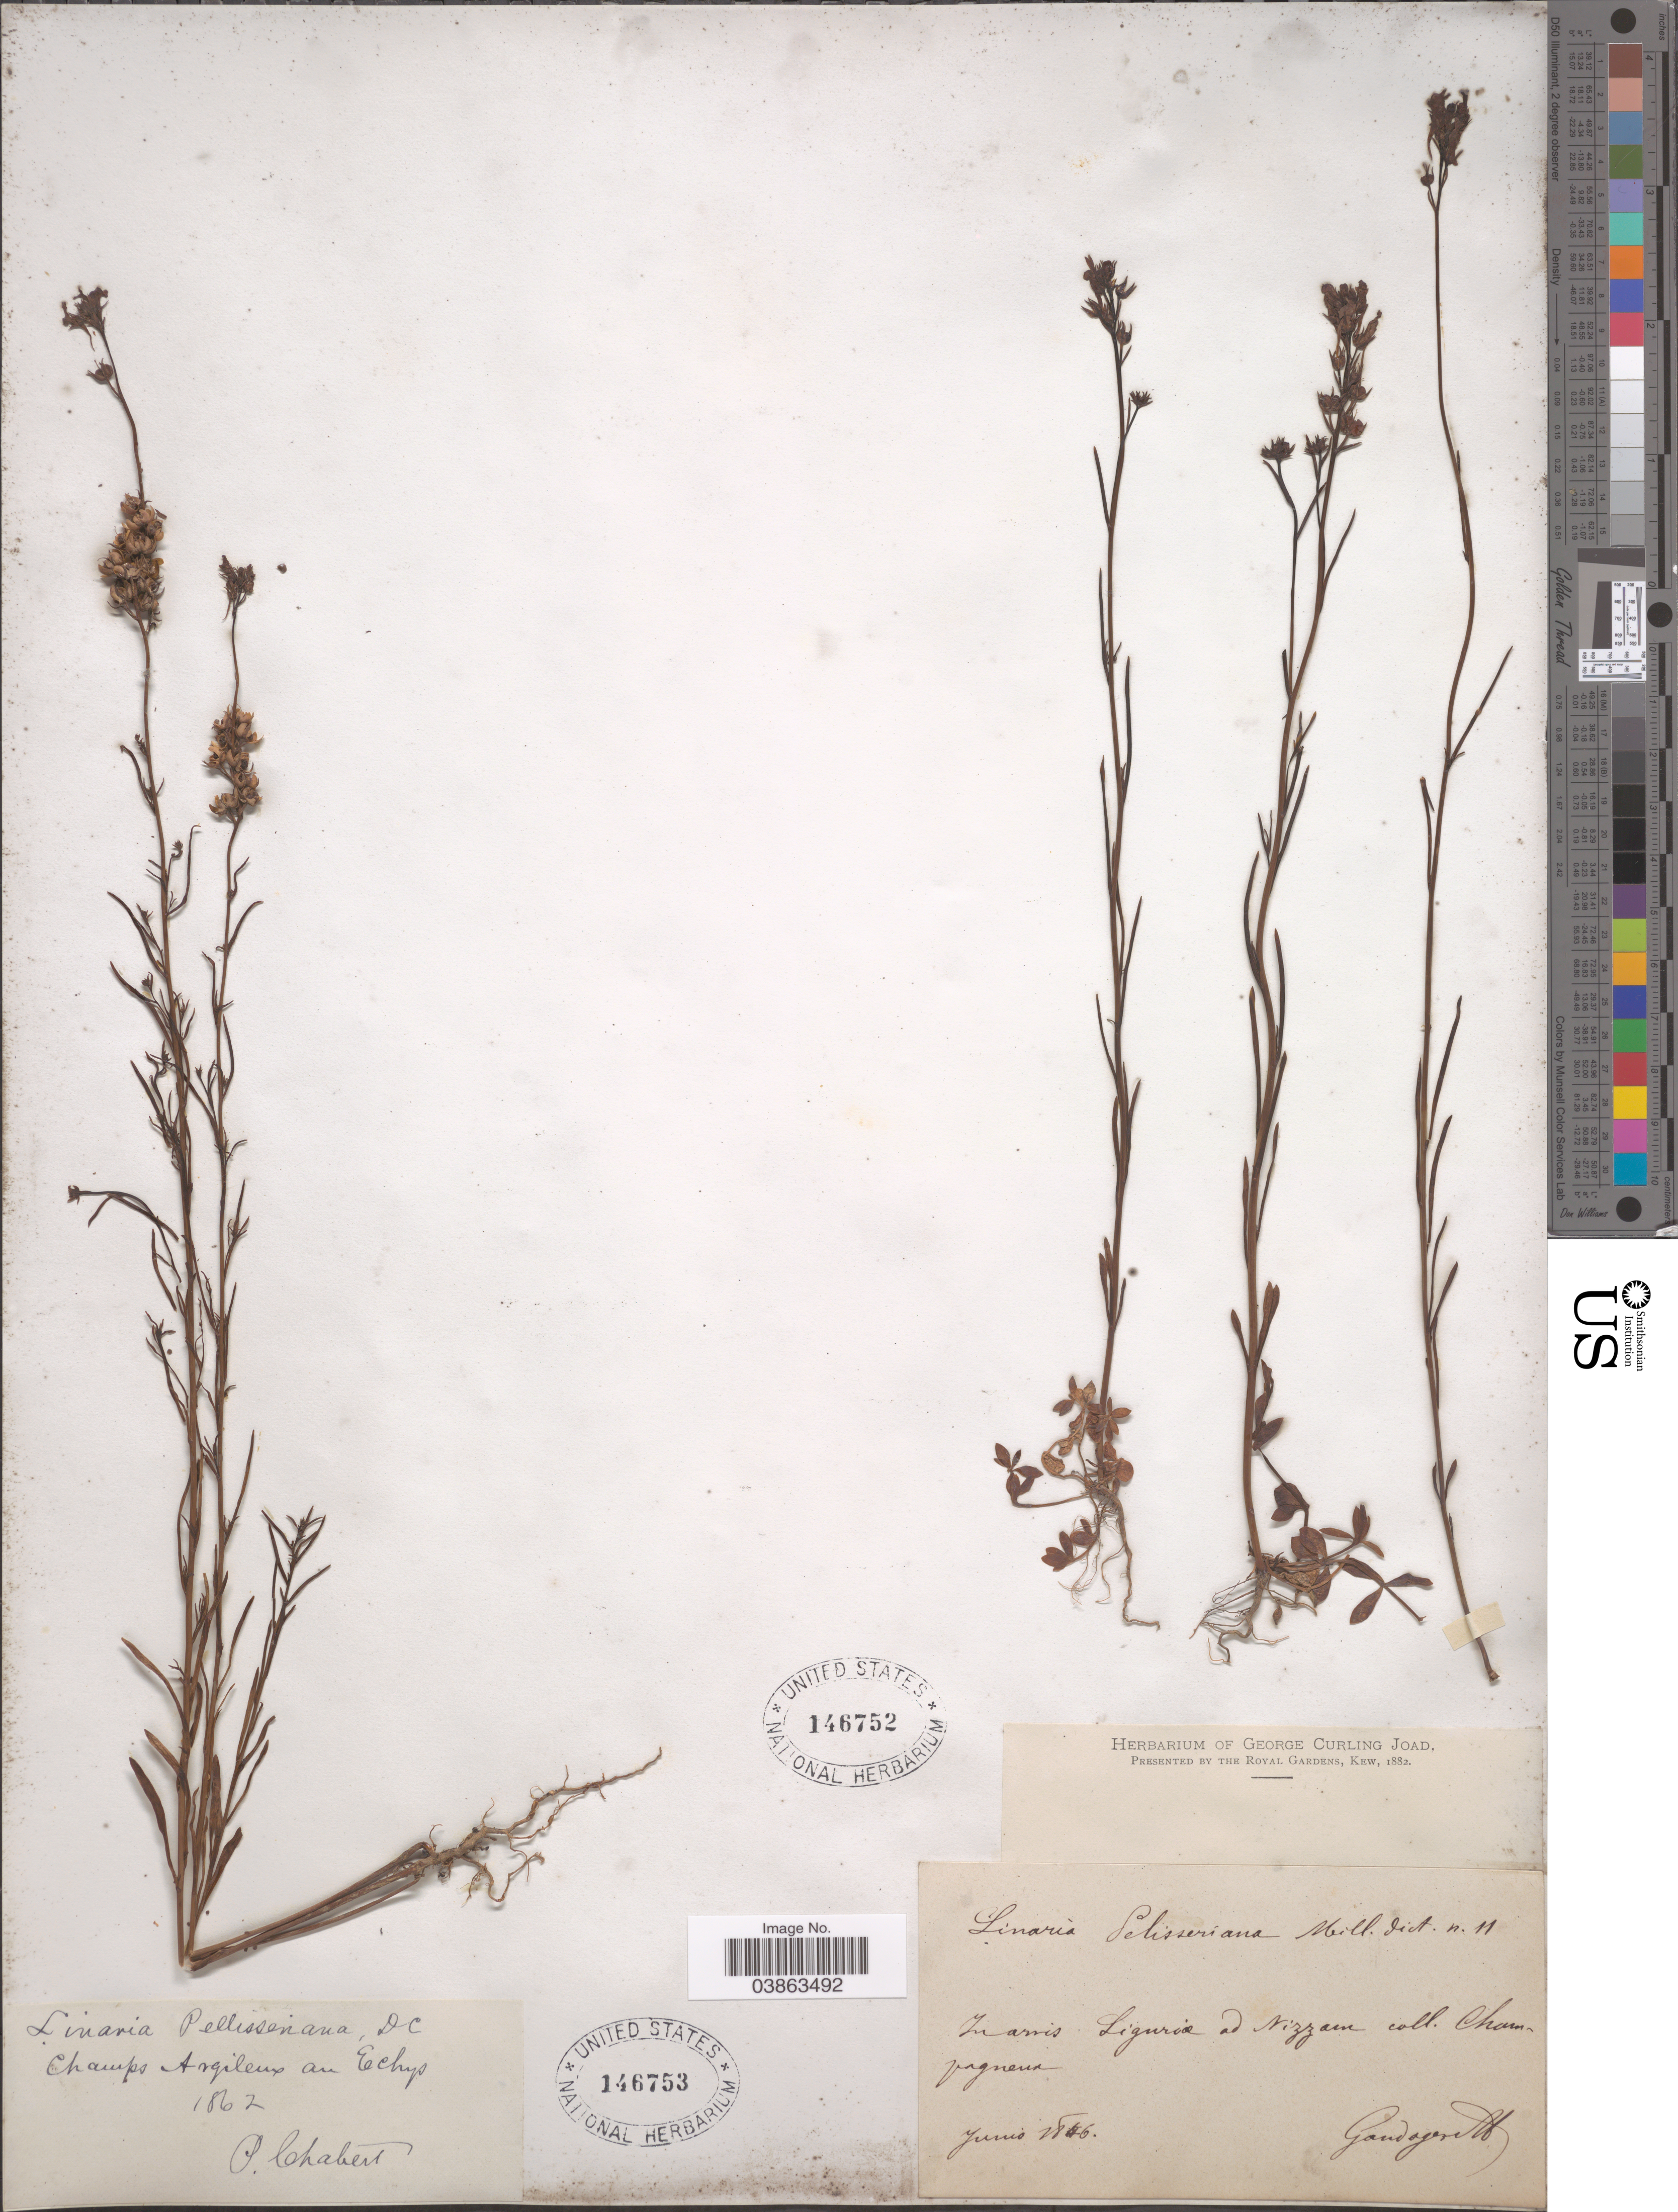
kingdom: Plantae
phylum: Tracheophyta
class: Magnoliopsida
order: Lamiales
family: Plantaginaceae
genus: Linaria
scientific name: Linaria pelisseriana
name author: (L.) Mill.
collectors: P. Chabert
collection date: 1862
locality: Champs Argileux au Echys. [interpreted]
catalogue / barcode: US 146753-2